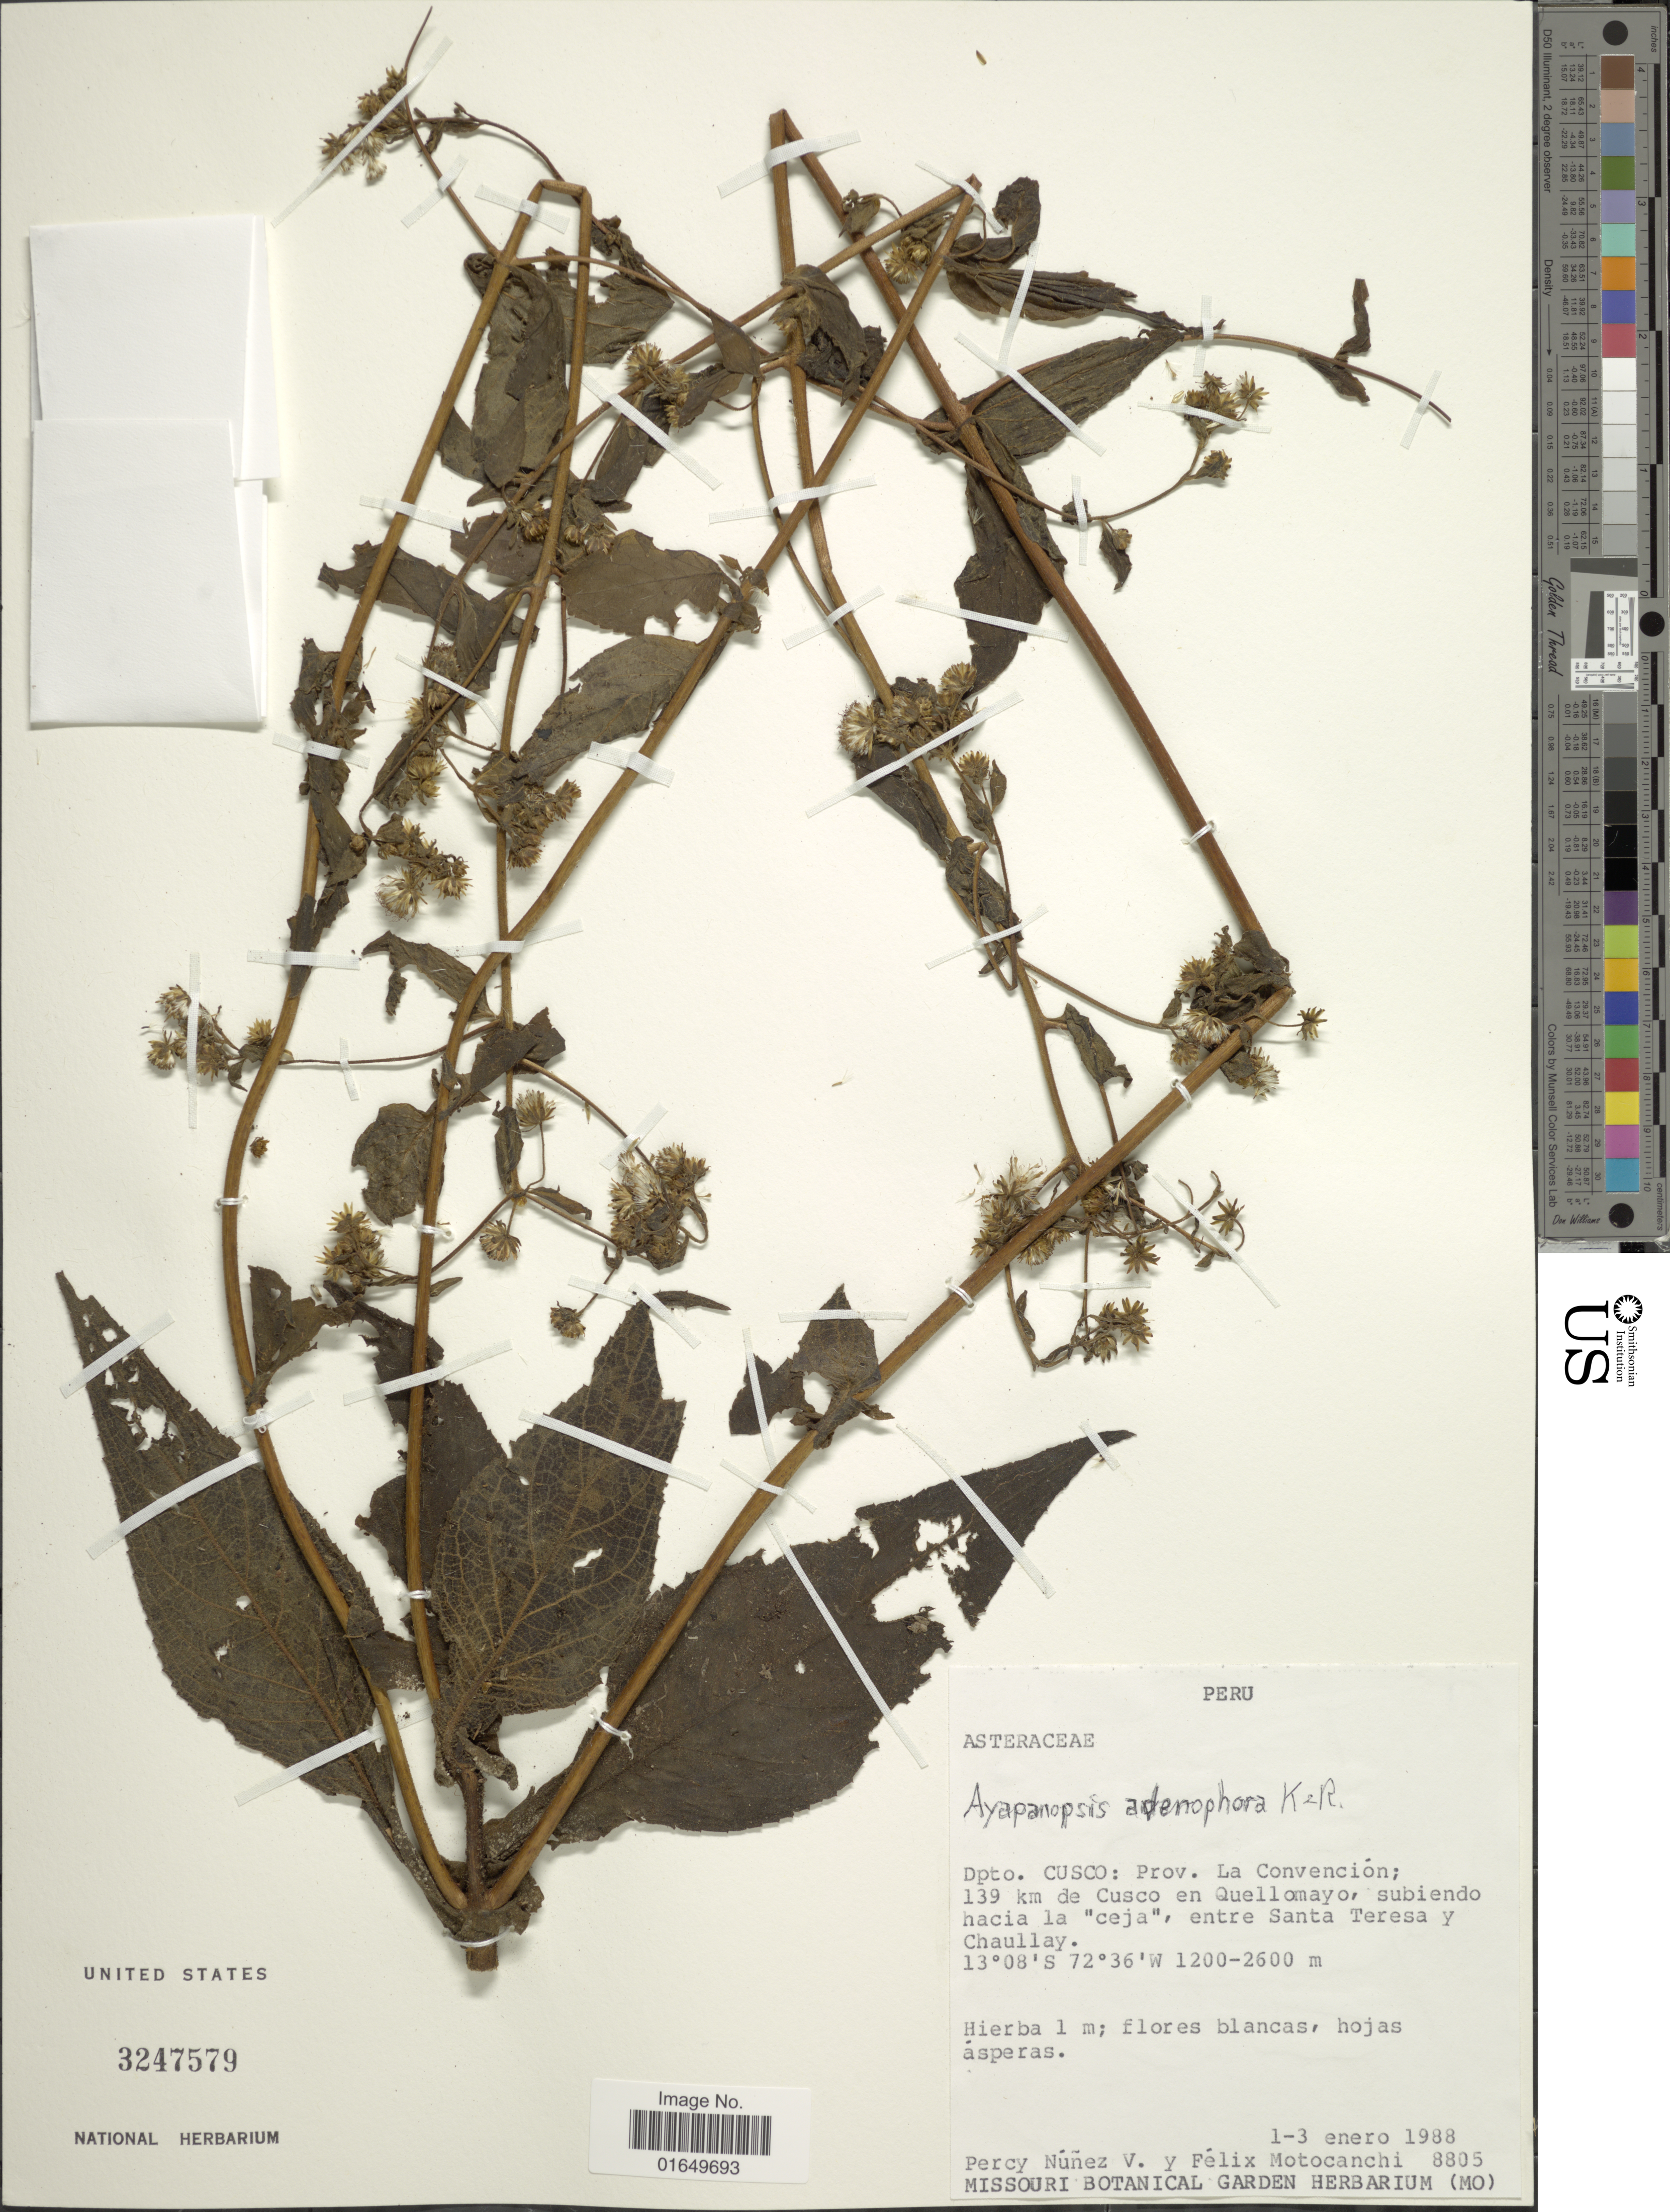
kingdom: Plantae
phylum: Tracheophyta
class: Magnoliopsida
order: Asterales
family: Asteraceae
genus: Ayapanopsis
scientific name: Ayapanopsis adenophora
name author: R.M. King & H. Rob.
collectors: P. Nuñez V. & F. Motocanchi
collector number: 8805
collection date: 1988-01-01/1988-01-03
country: Peru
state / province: Cusco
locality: Prov. La Convención; 139 km de Cusco en Quellomayo, subiendo hacia la "ceja", entre Santa Teresa y Chaullay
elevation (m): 1200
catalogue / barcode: US 3247579